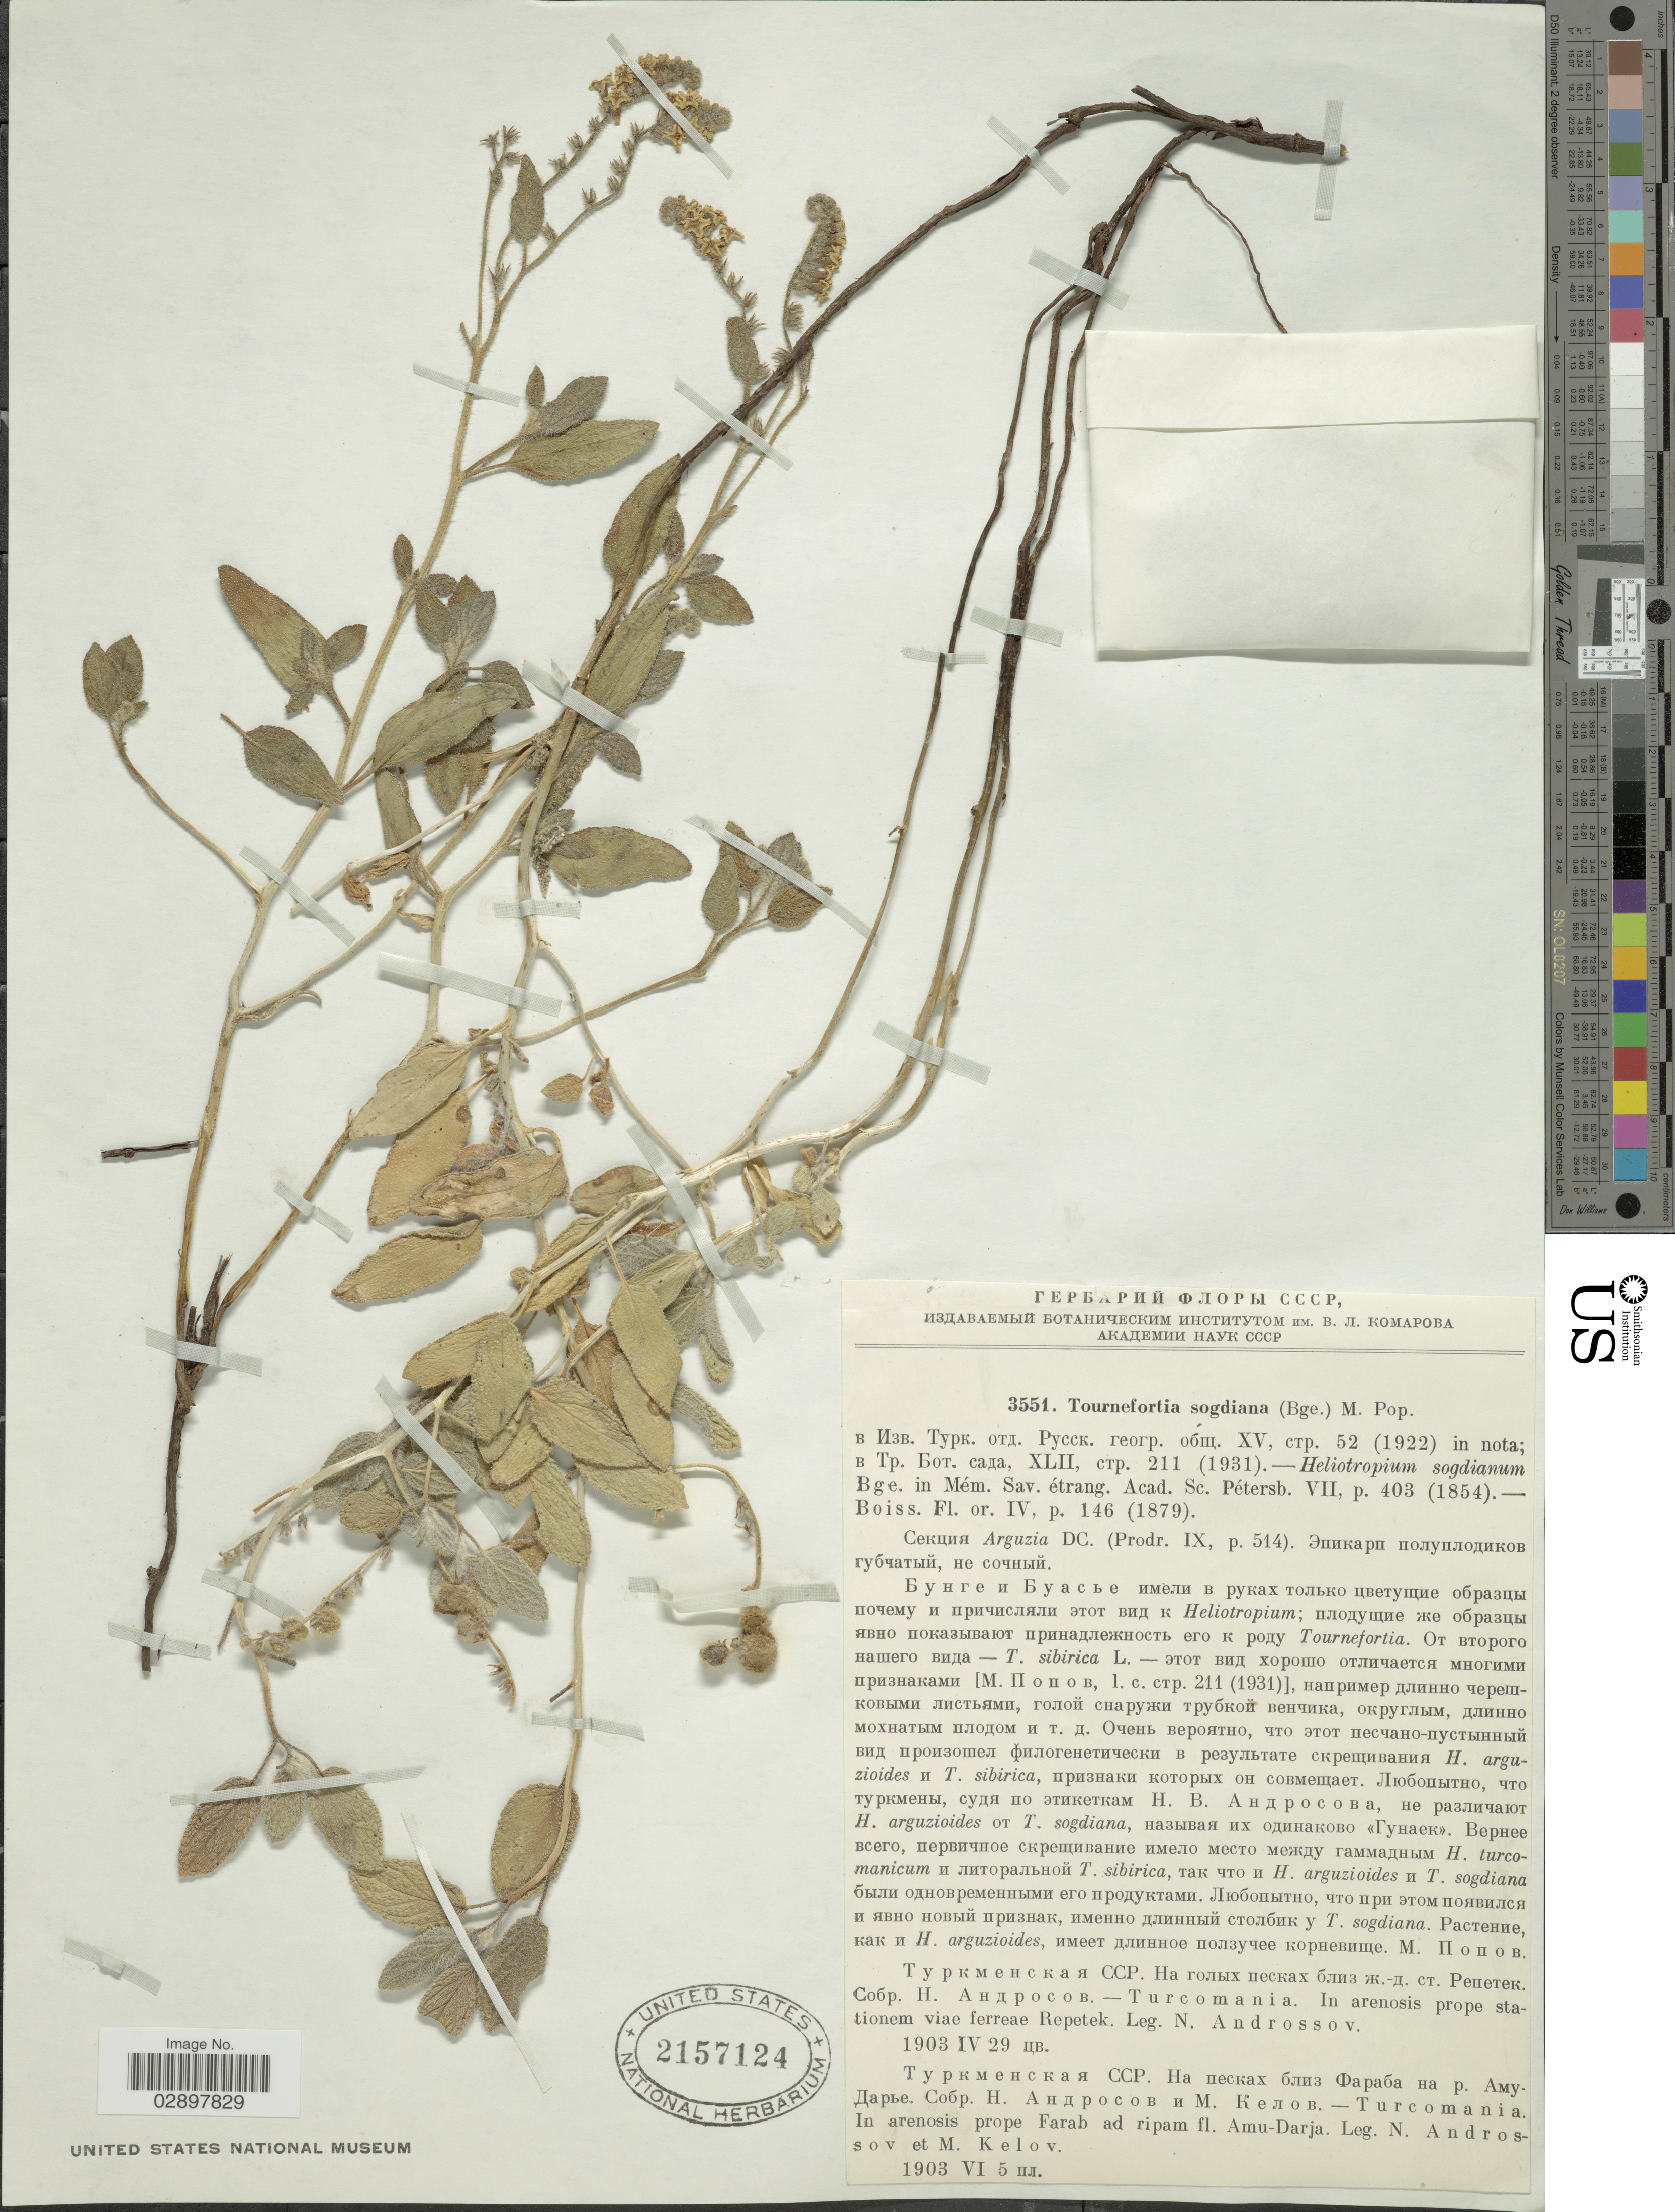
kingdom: Plantae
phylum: Tracheophyta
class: Magnoliopsida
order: Boraginales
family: Heliotropiaceae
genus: Tournefortia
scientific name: Tournefortia sogdiana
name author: Popov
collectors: N. Androssov & M. Kelov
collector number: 3551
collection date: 1903-06-05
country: Turkmenistan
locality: In arenosis prope Farab ad ripam fl. Amu-Darja.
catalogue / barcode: US 2157124